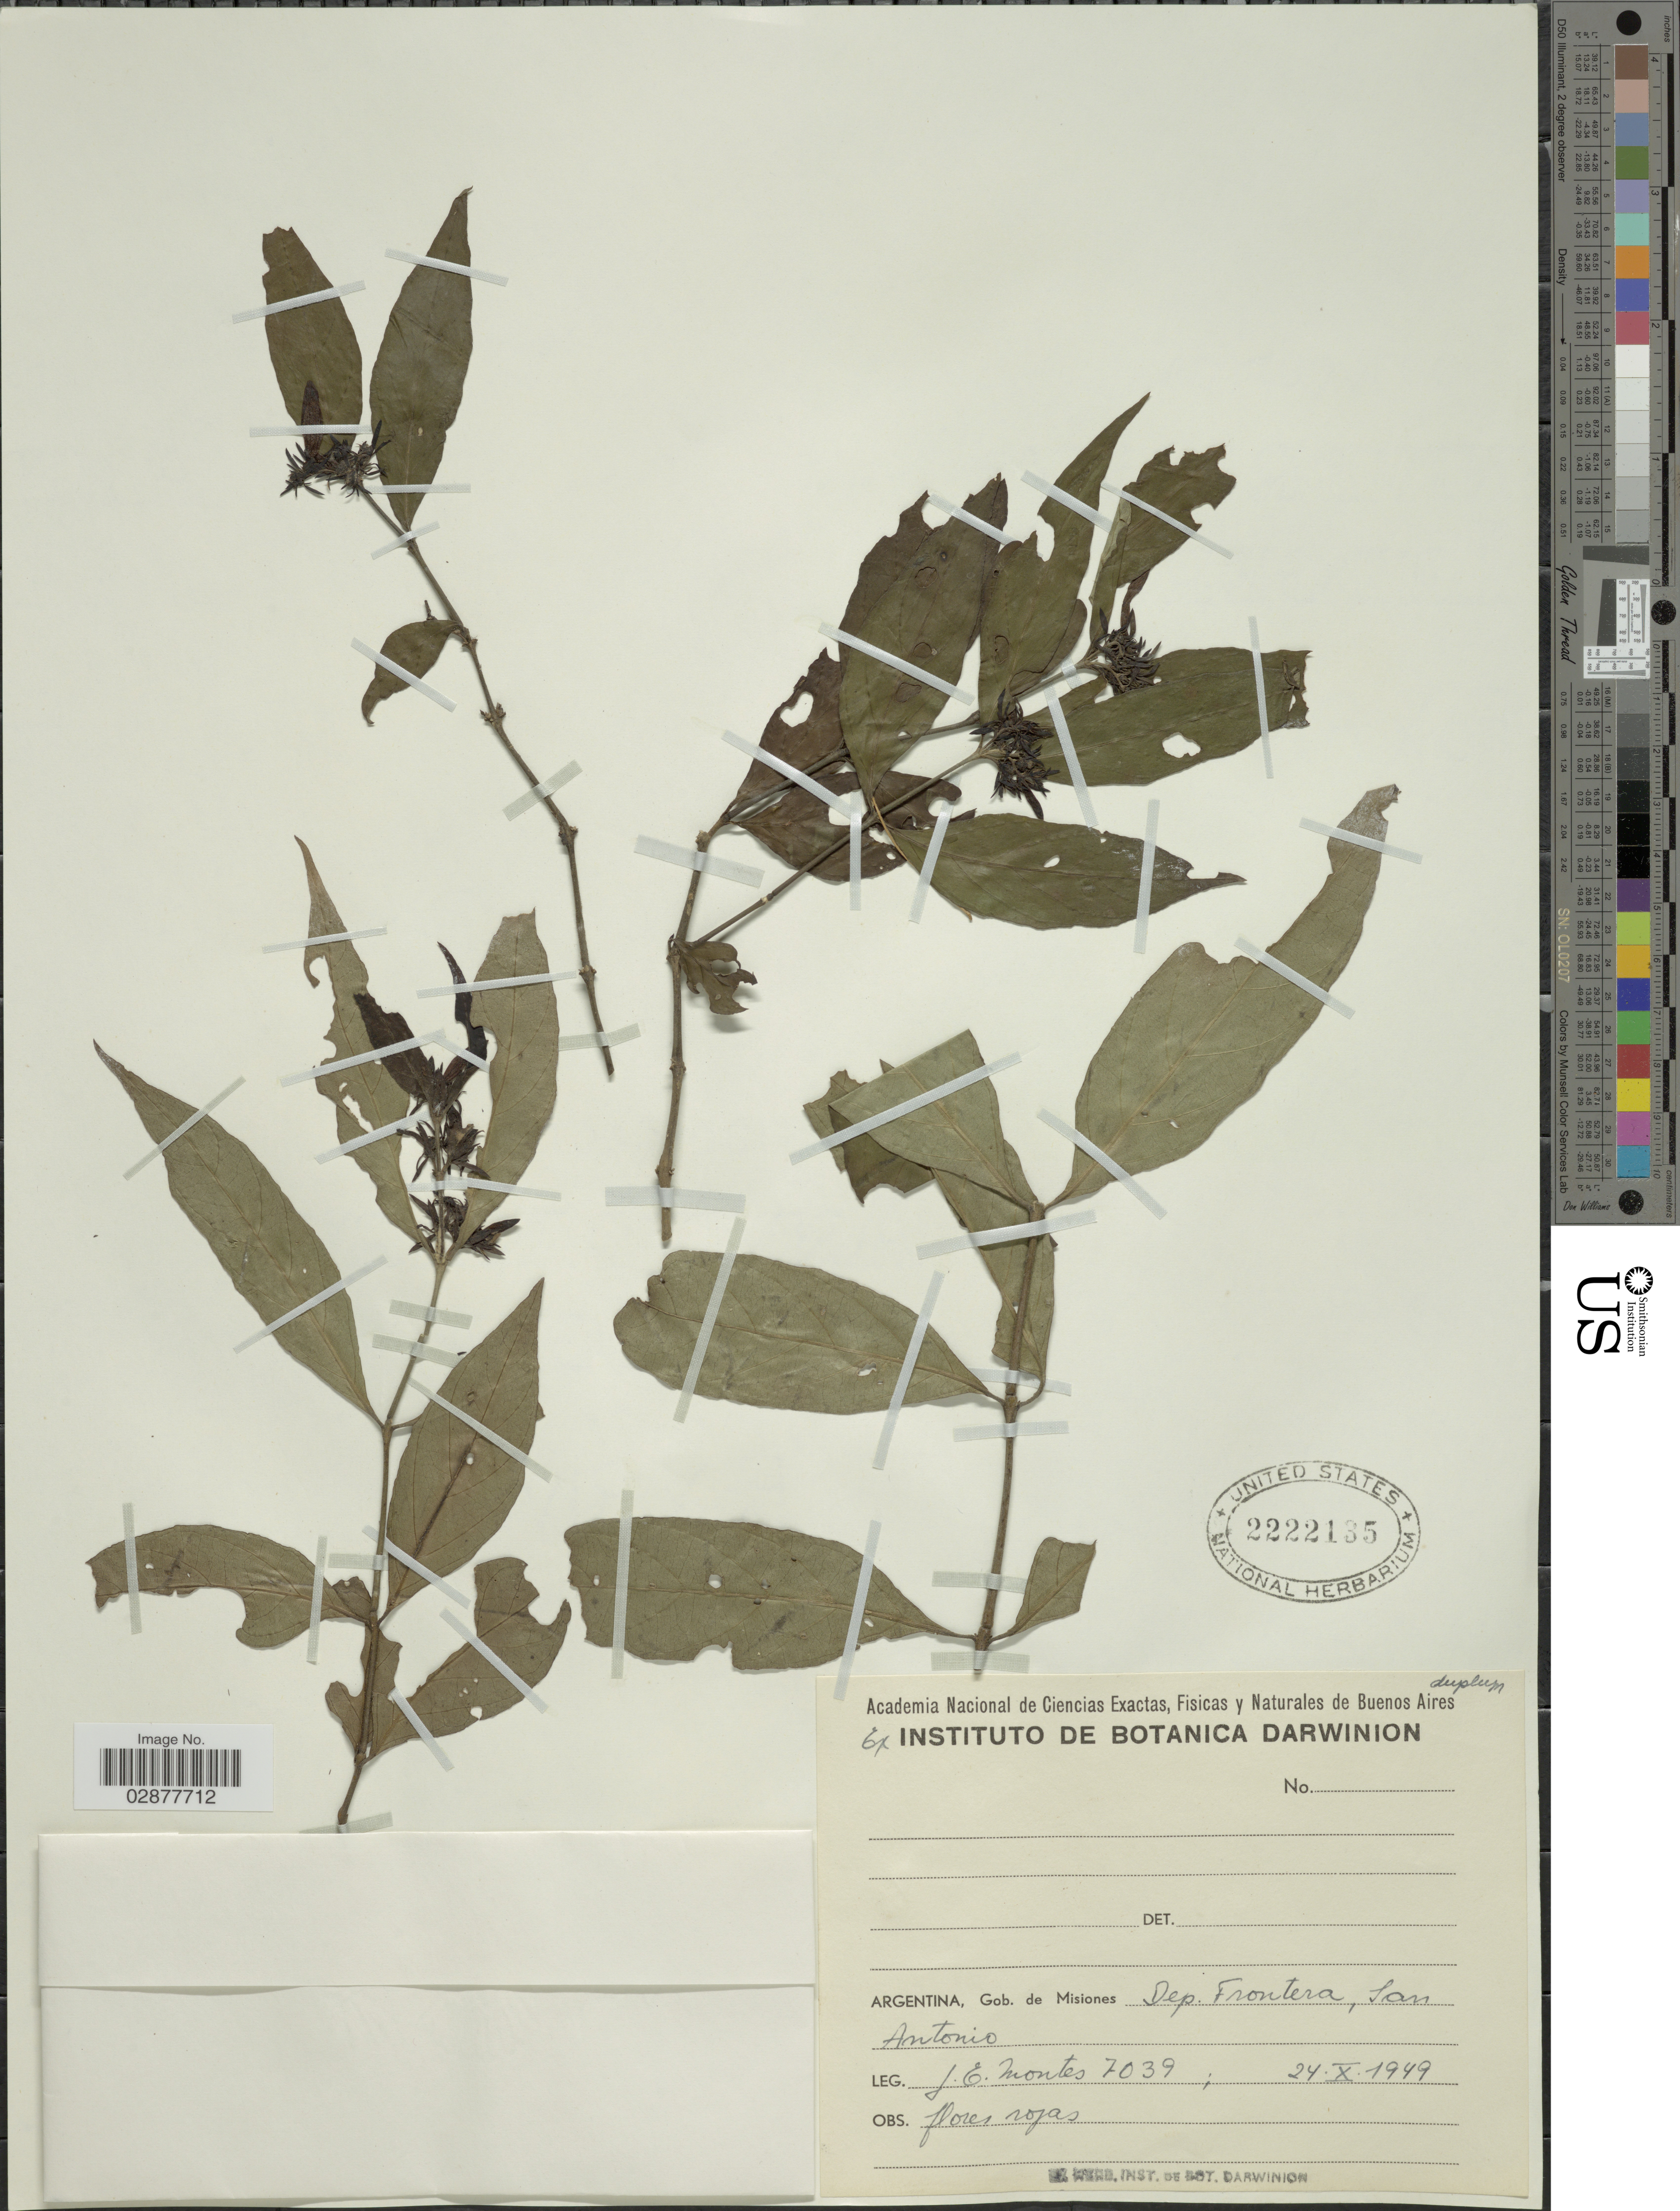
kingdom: Plantae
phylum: Tracheophyta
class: Magnoliopsida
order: Lamiales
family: Acanthaceae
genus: Justicia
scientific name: Justicia brasiliana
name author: Roth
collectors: J. E. Montes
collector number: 7039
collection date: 1949-10-24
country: Argentina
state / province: Misiones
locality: Gob. de Misiones, Dep. Frontera, San Antonio.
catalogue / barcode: US 2222135